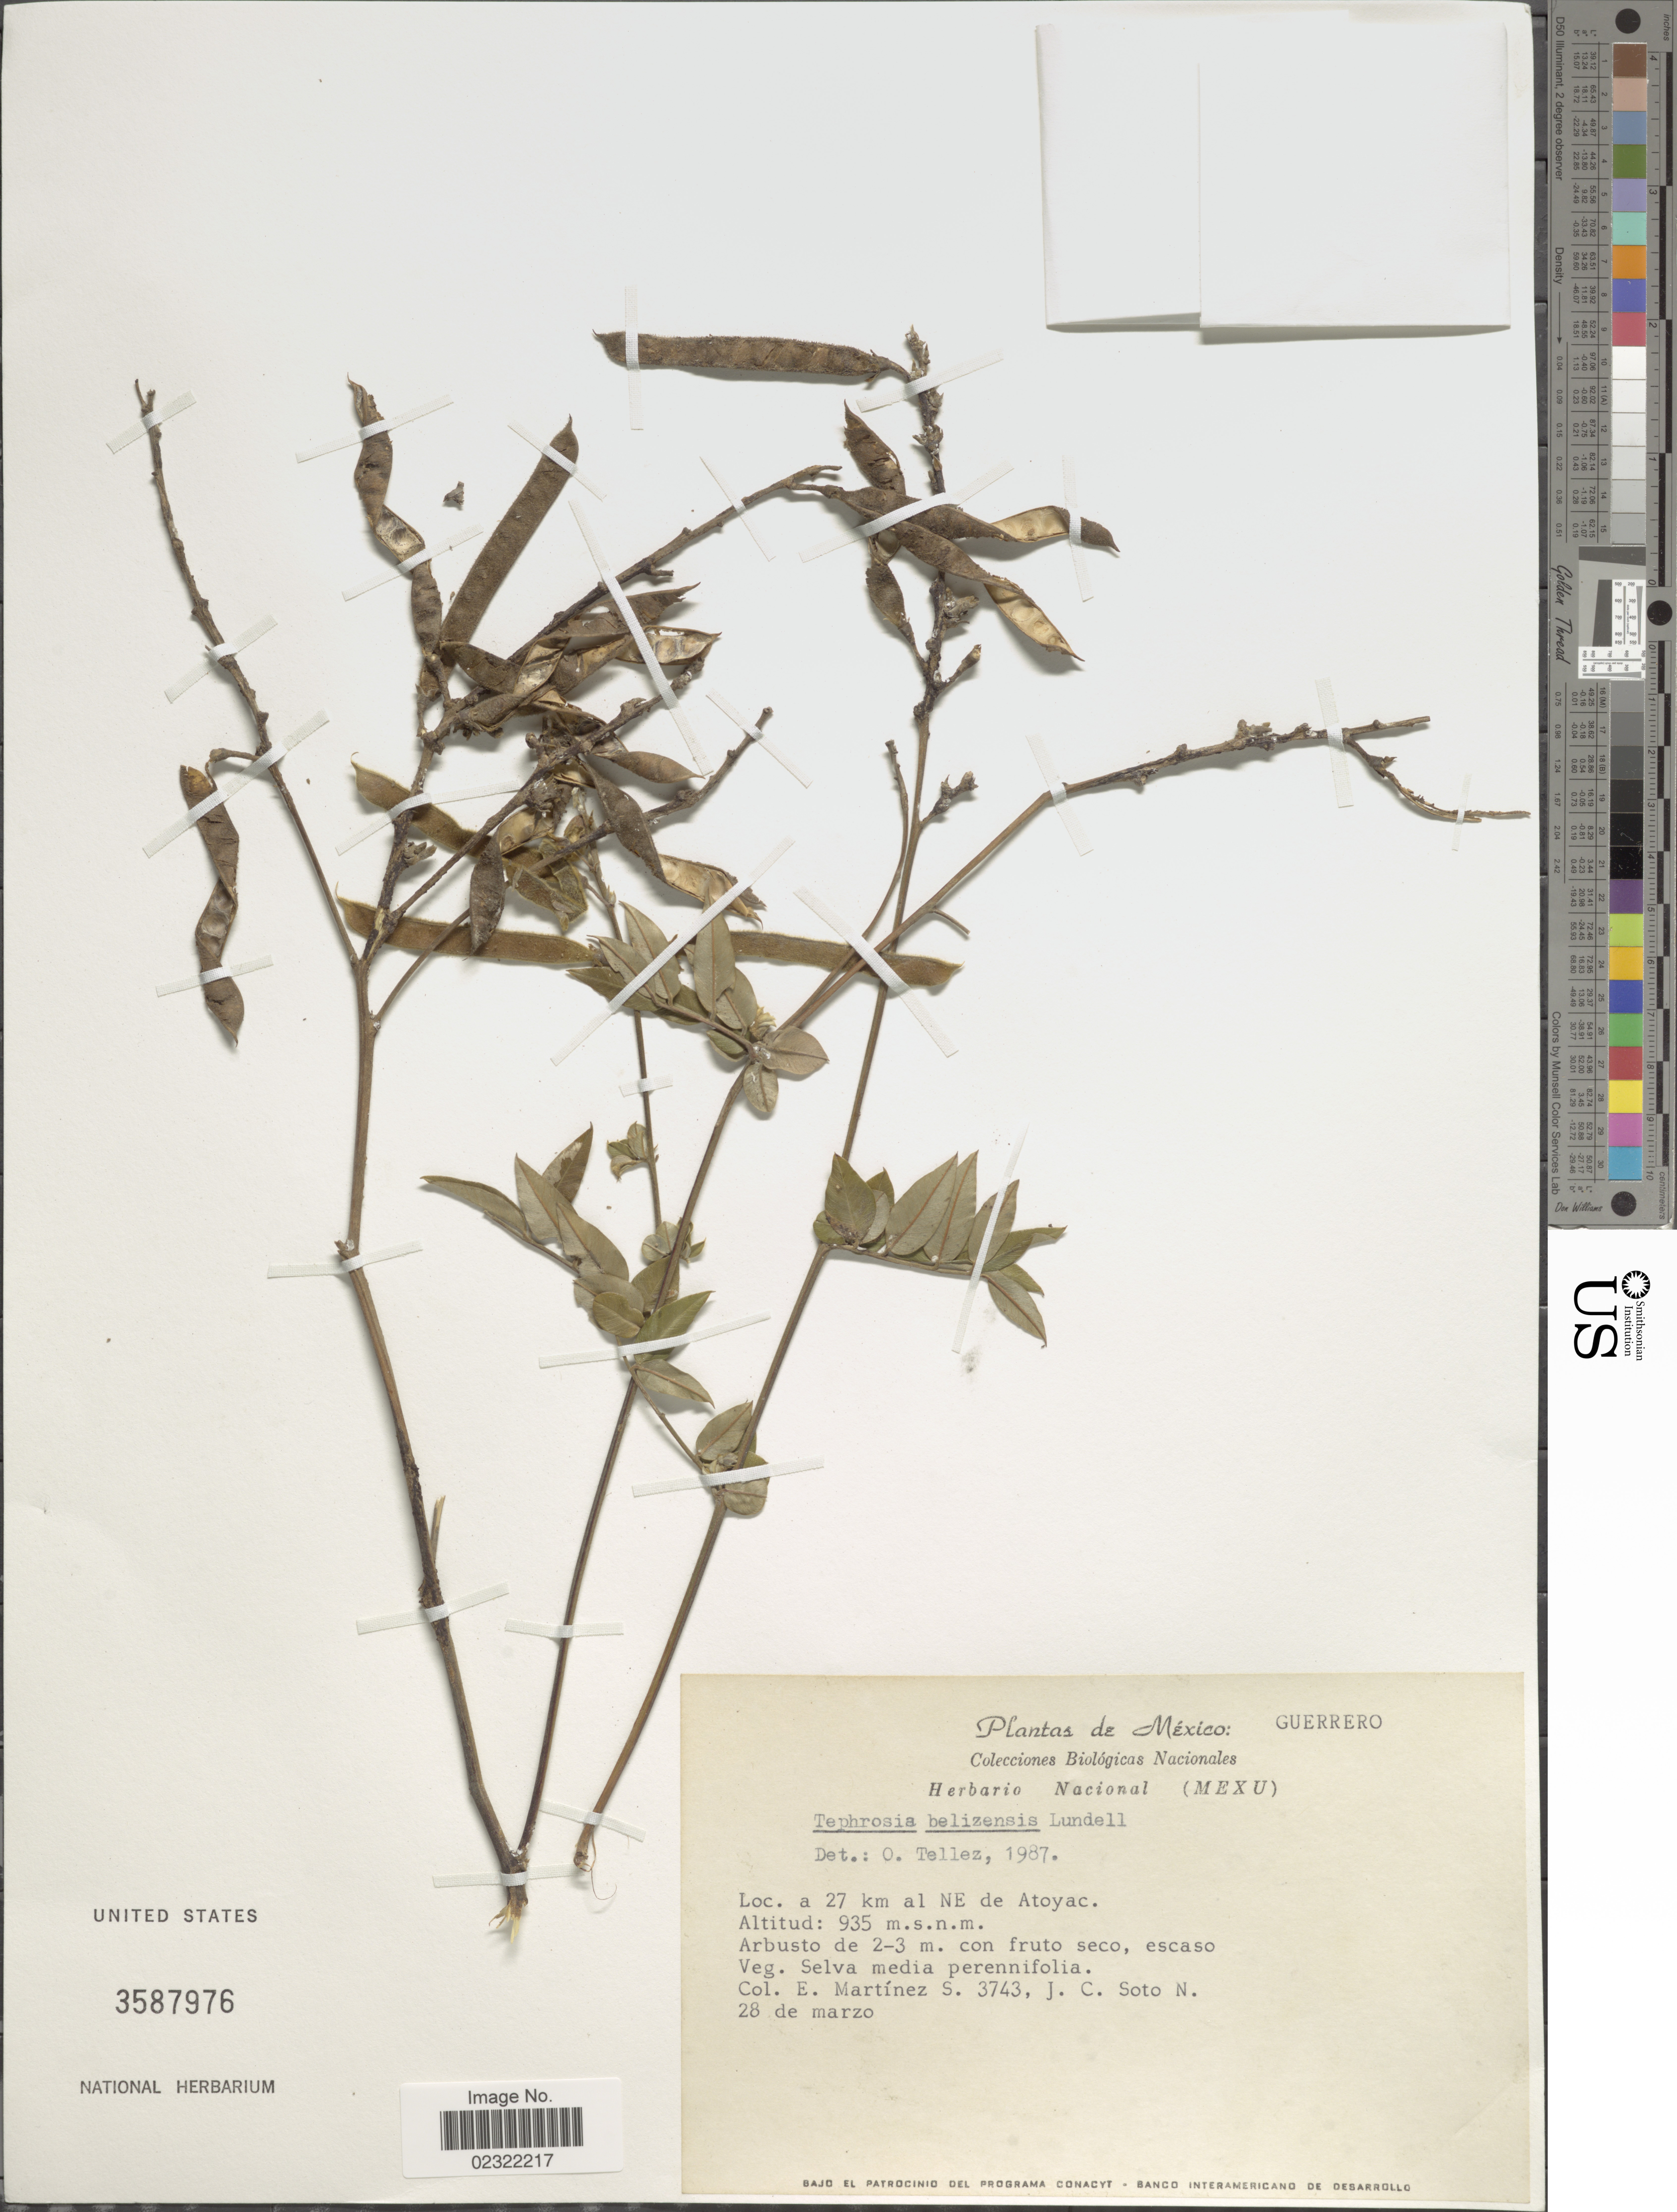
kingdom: Plantae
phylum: Tracheophyta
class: Magnoliopsida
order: Fabales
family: Fabaceae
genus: Tephrosia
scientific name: Tephrosia belizensis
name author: Lundell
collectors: E. M. Martínez S. & J. C. Soto Núñez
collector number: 3743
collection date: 1987-03-28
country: Mexico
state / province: Guerrero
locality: Mexico: Guerrero, a 27 km al NE de Atoyac.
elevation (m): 935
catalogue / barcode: US 3587976